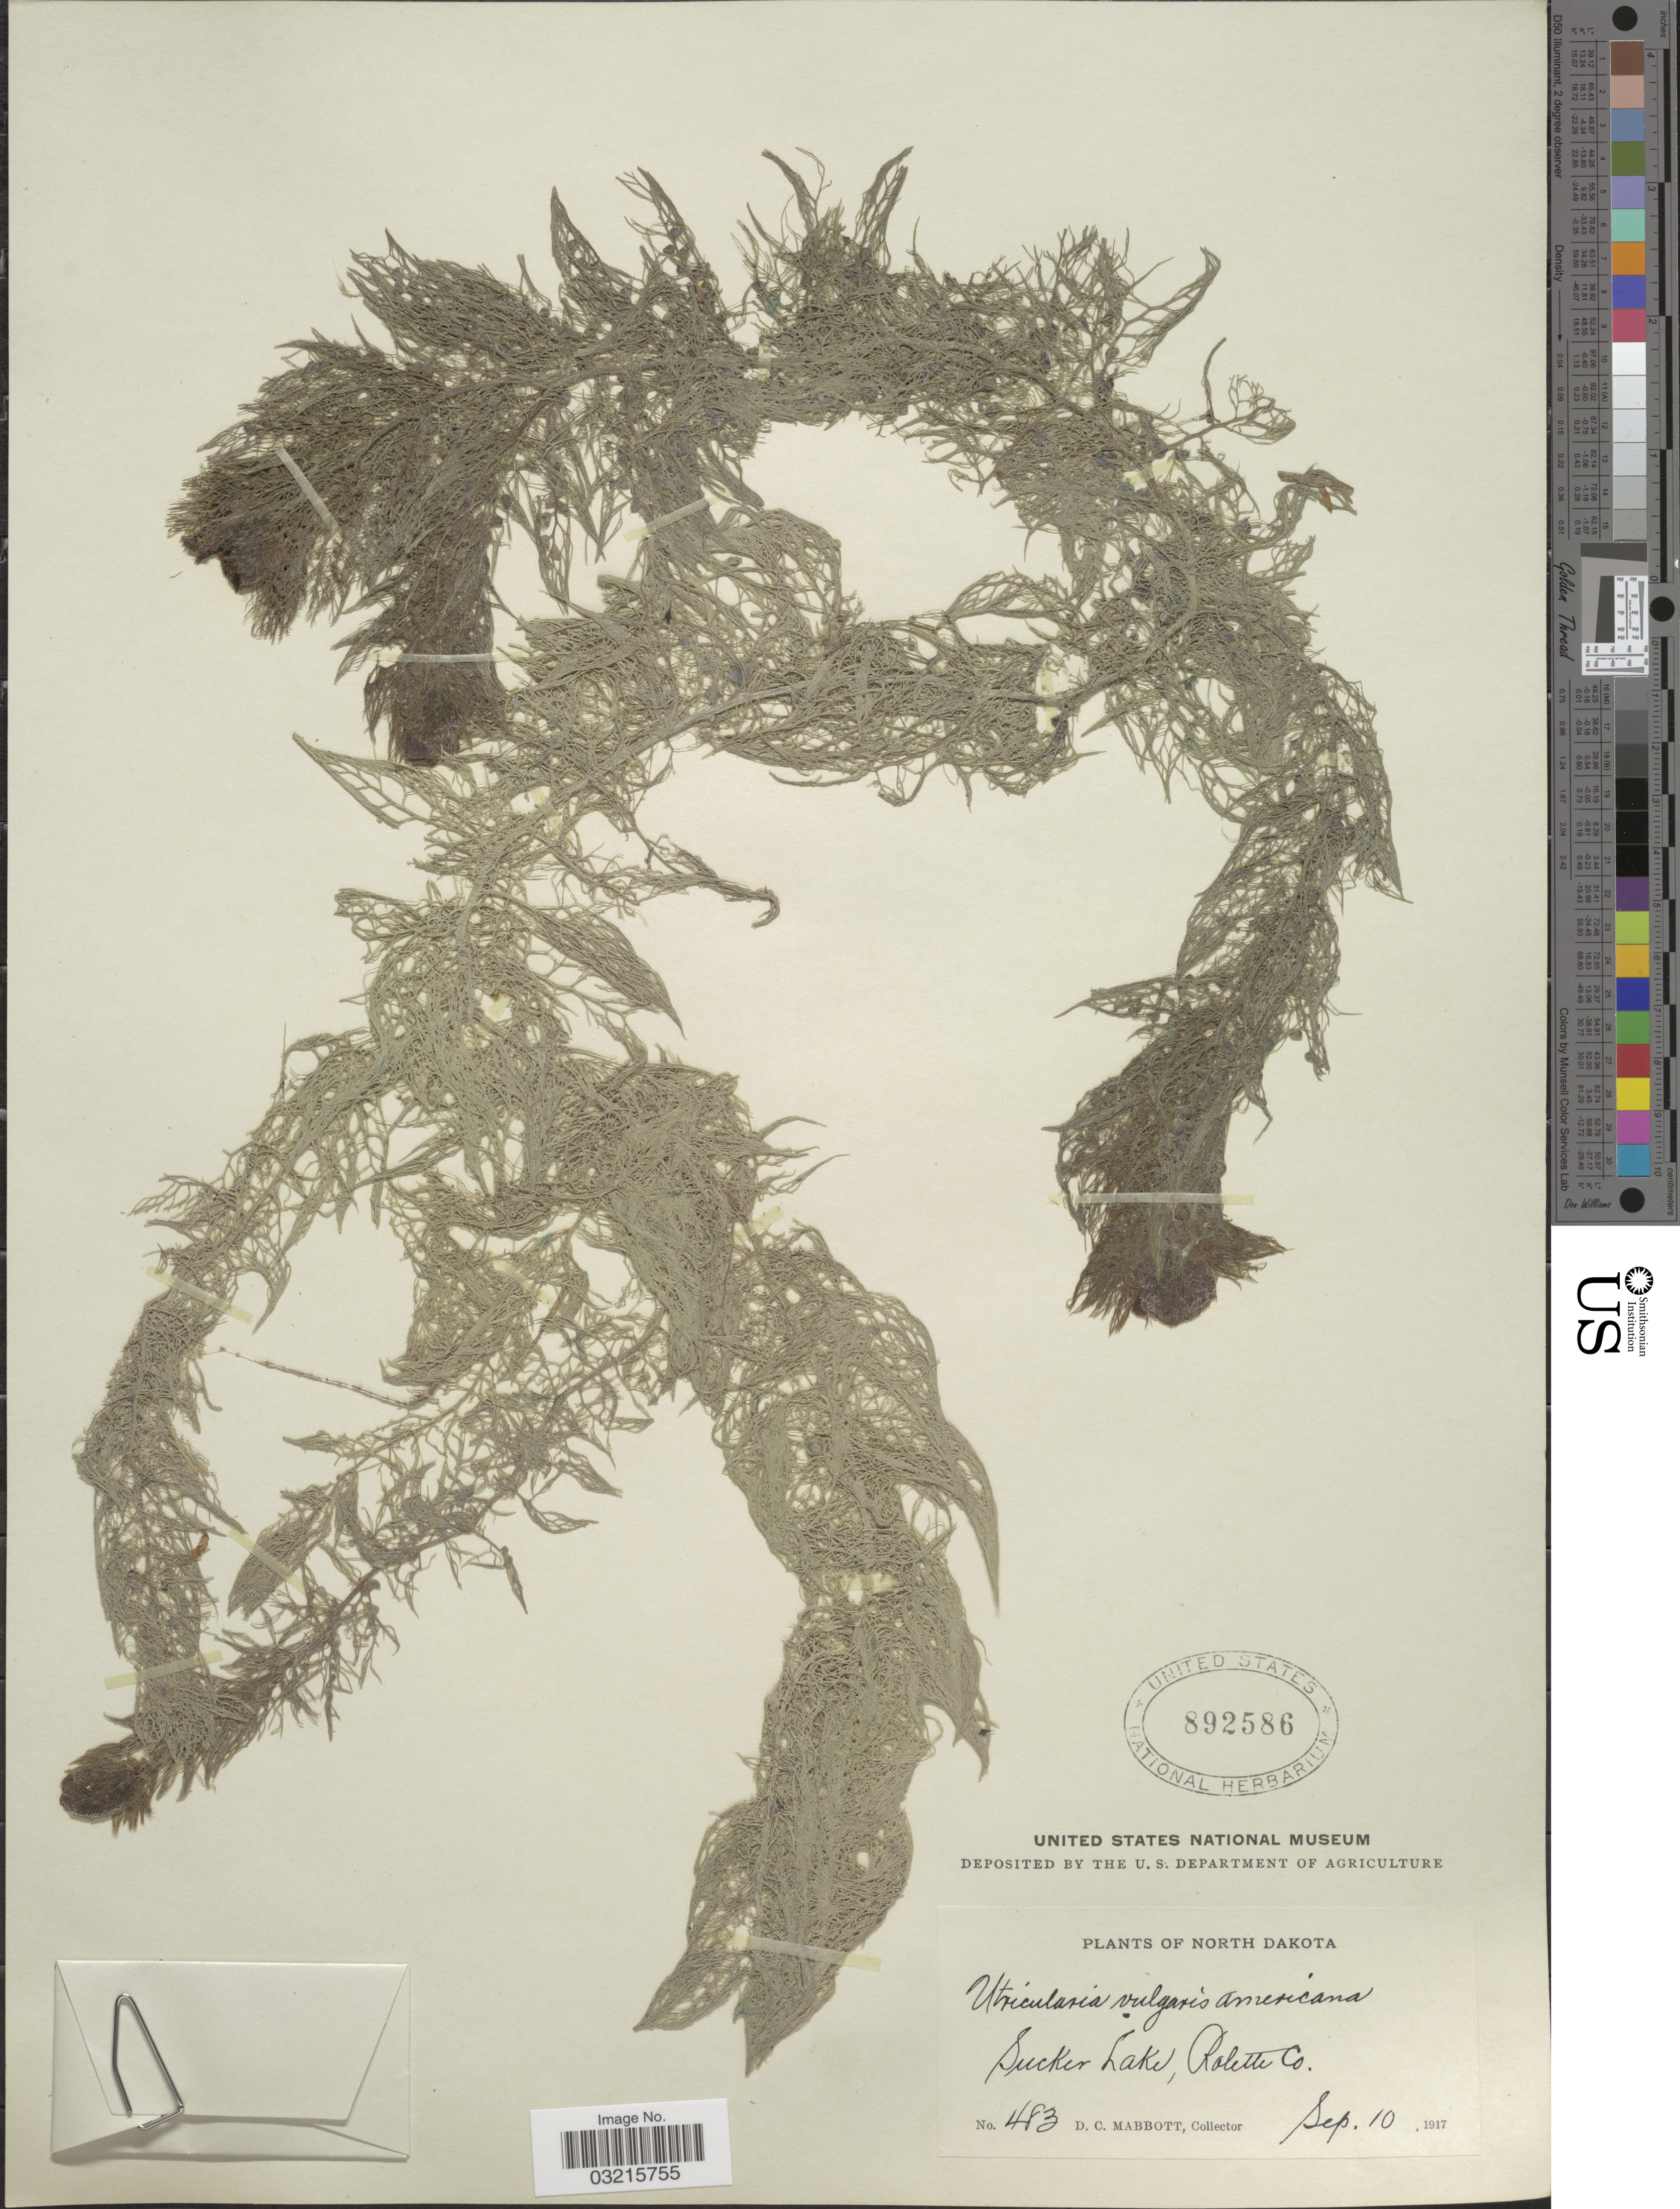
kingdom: Plantae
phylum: Tracheophyta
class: Magnoliopsida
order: Lamiales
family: Lentibulariaceae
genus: Utricularia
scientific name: Utricularia vulgaris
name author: L.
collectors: D. Mabbott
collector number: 483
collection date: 1917-09-10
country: United States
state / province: North Dakota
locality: Sucker Lake, Rolette Co.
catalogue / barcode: US 892586